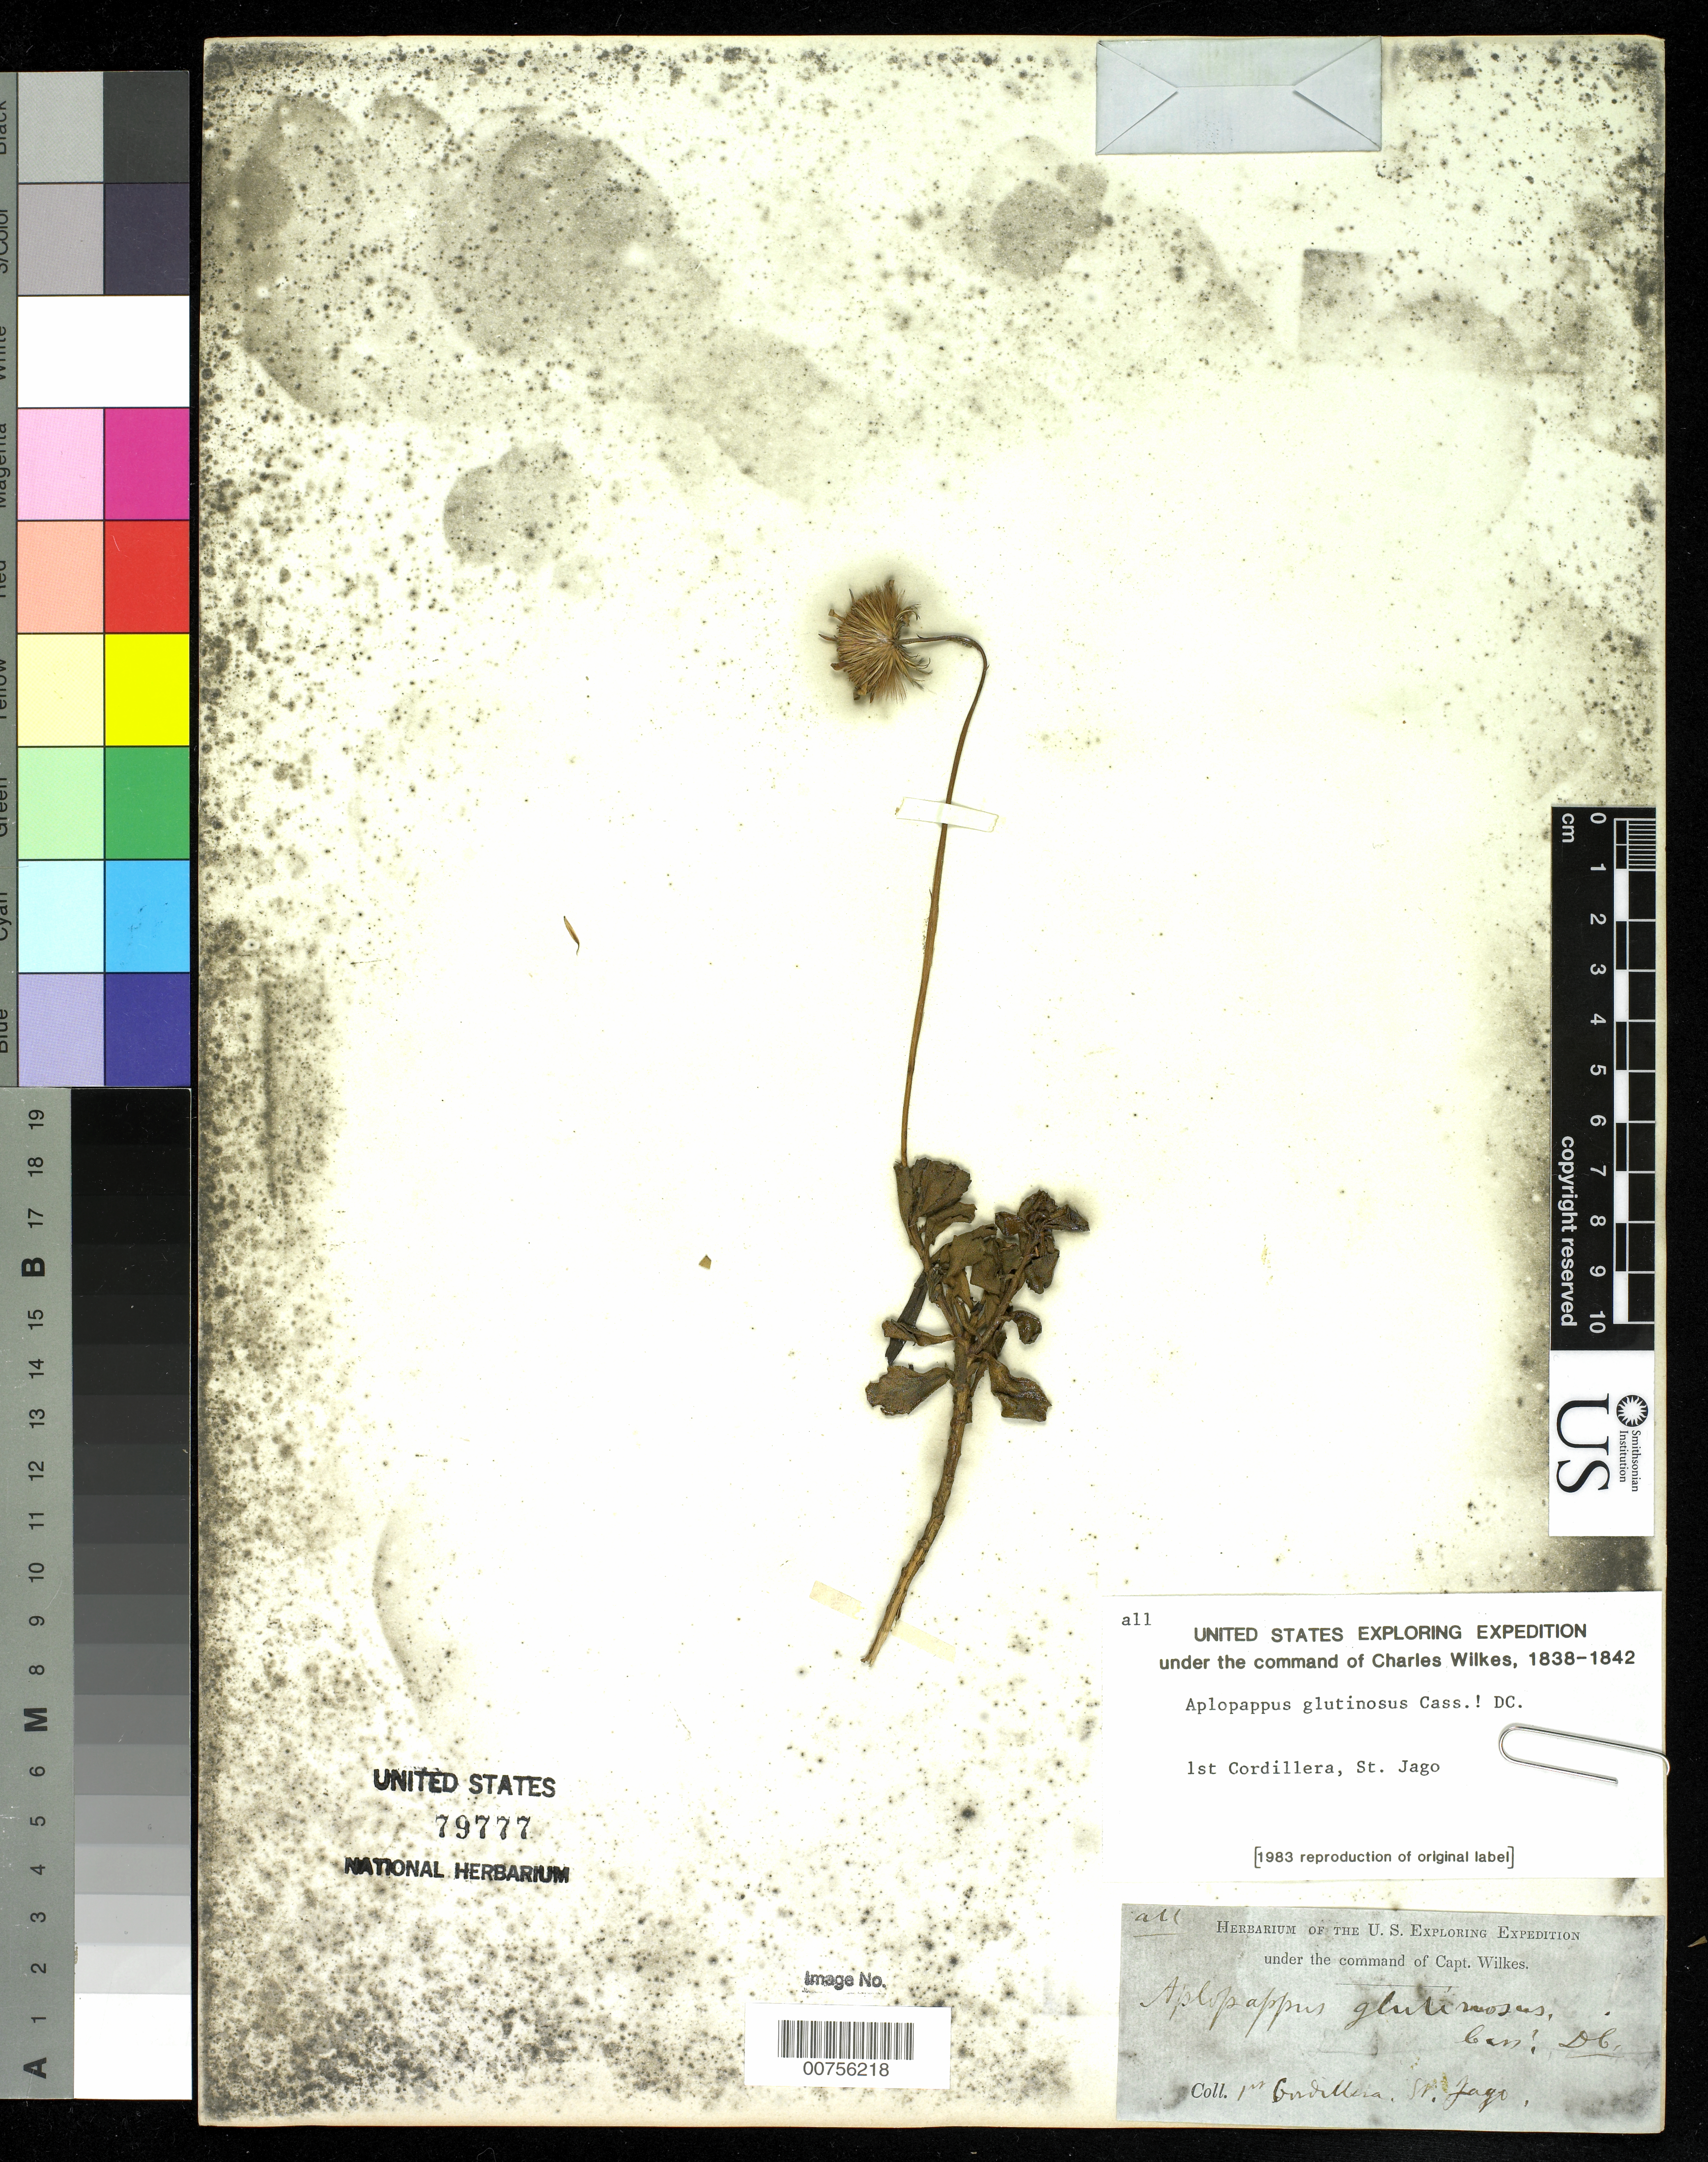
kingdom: Plantae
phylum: Tracheophyta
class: Magnoliopsida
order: Asterales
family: Asteraceae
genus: Haplopappus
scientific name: Haplopappus glutinosus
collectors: Wilkes Explor. Exped.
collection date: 1838/1842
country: Chile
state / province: Región Metropolitana (RM)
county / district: Santiago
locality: St Jago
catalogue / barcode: US 79777